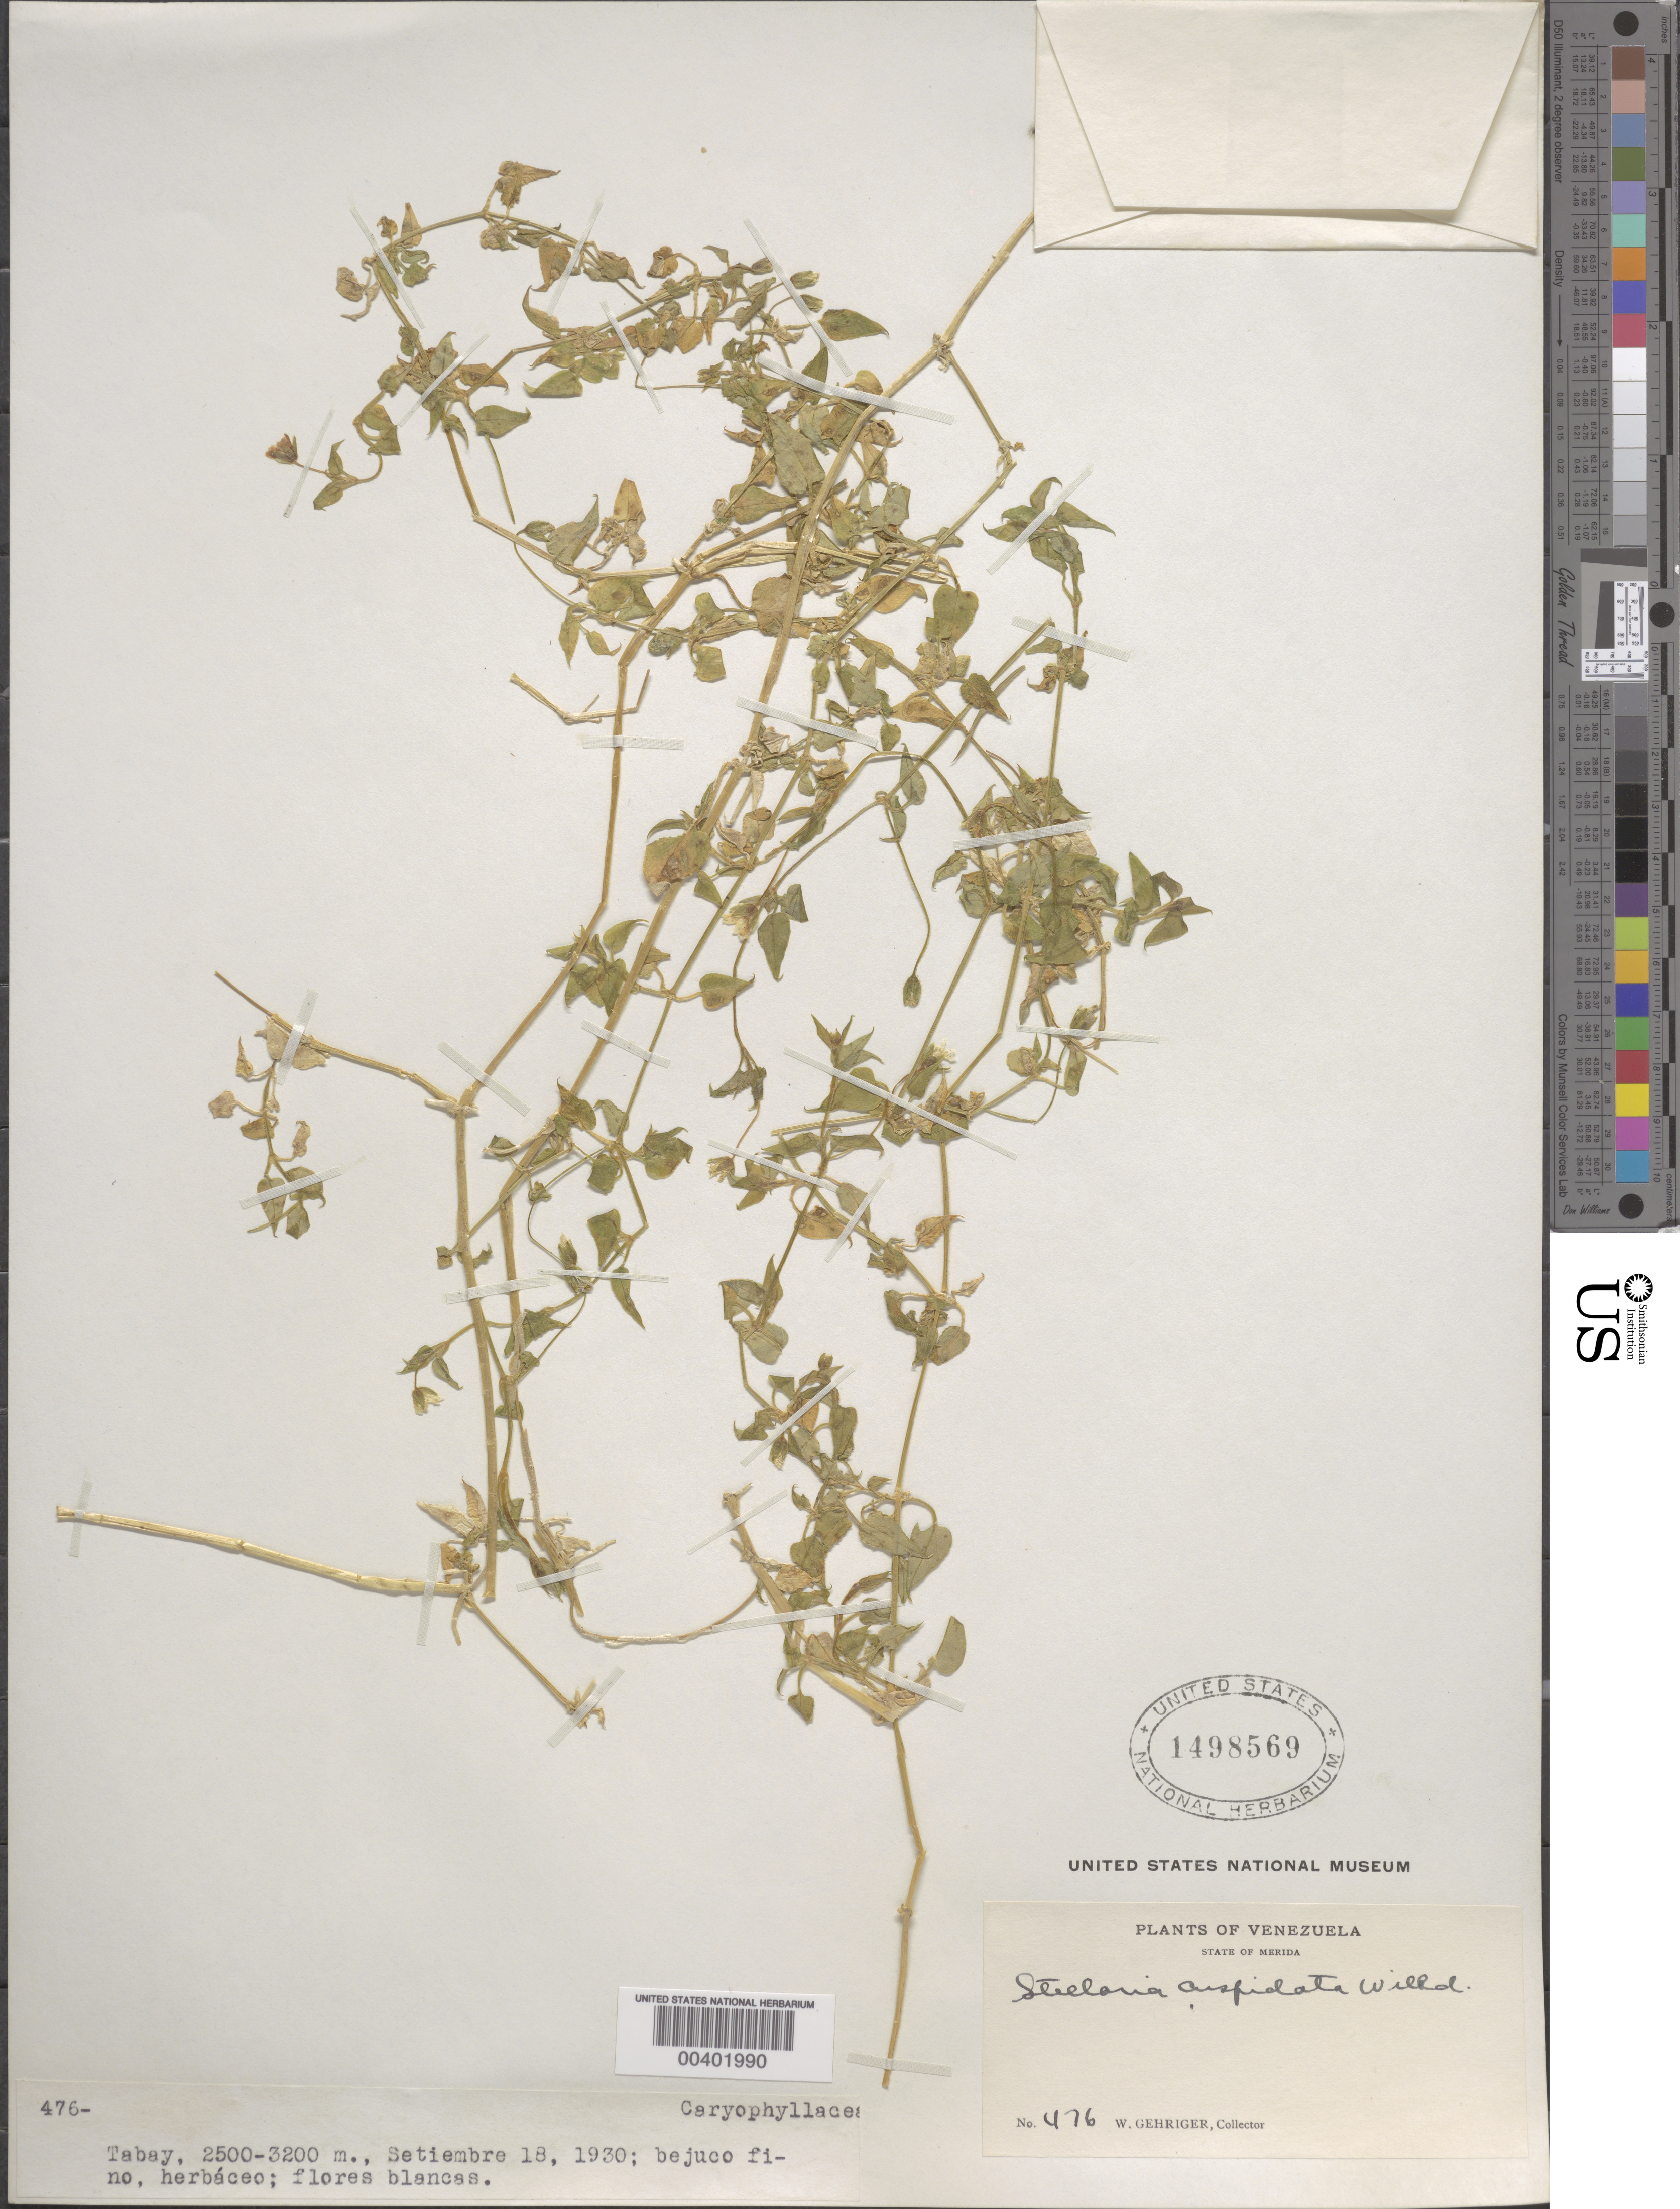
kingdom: Plantae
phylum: Tracheophyta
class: Magnoliopsida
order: Caryophyllales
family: Caryophyllaceae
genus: Stellaria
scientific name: Stellaria cuspidata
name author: Willd. ex Schltdl.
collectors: W. Gehriger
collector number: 476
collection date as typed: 18 Sep 1930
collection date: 1930-09-18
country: Venezuela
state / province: Mérida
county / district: Libertador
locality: Tabay Tabay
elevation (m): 2500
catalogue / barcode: US 1498569